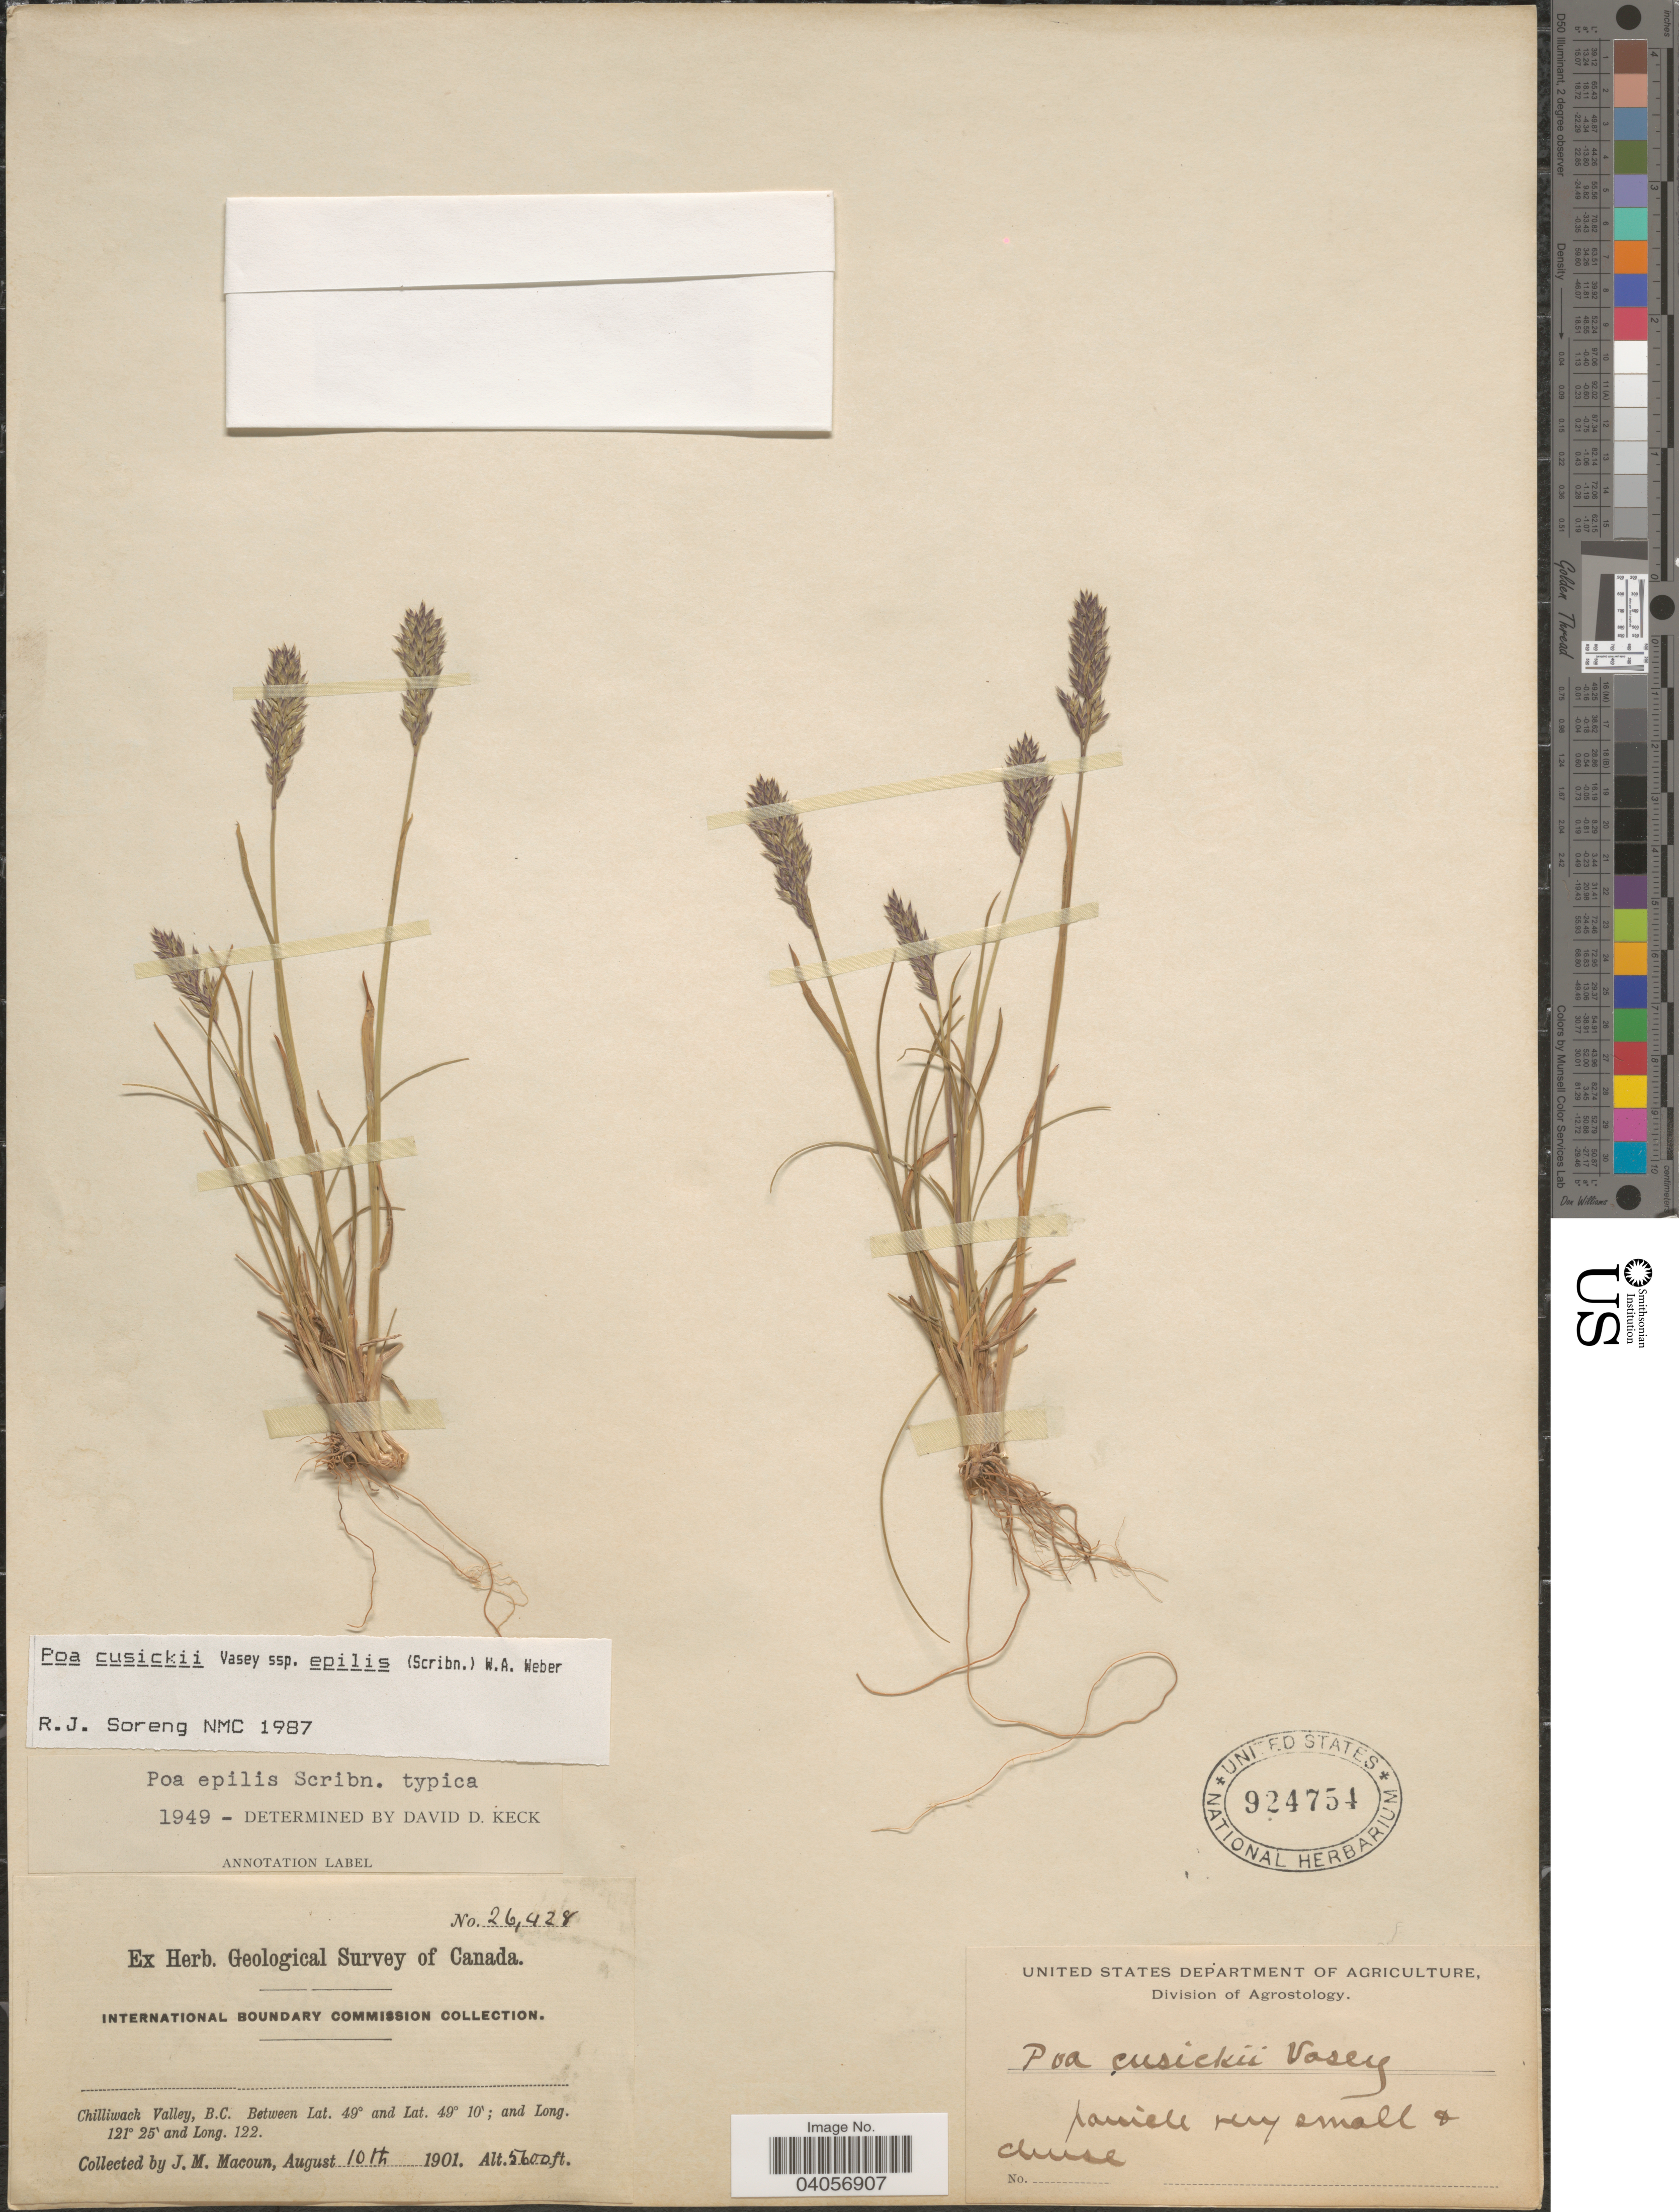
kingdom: Plantae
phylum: Tracheophyta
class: Liliopsida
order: Poales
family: Poaceae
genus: Poa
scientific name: Poa cusickii subsp. epilis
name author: (Scribn.) W.A. Weber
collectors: J. M. Macoun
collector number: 26428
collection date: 1901-08-10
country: Canada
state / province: British Columbia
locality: Chilliwack Valley.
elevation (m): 1707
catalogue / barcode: US 924754